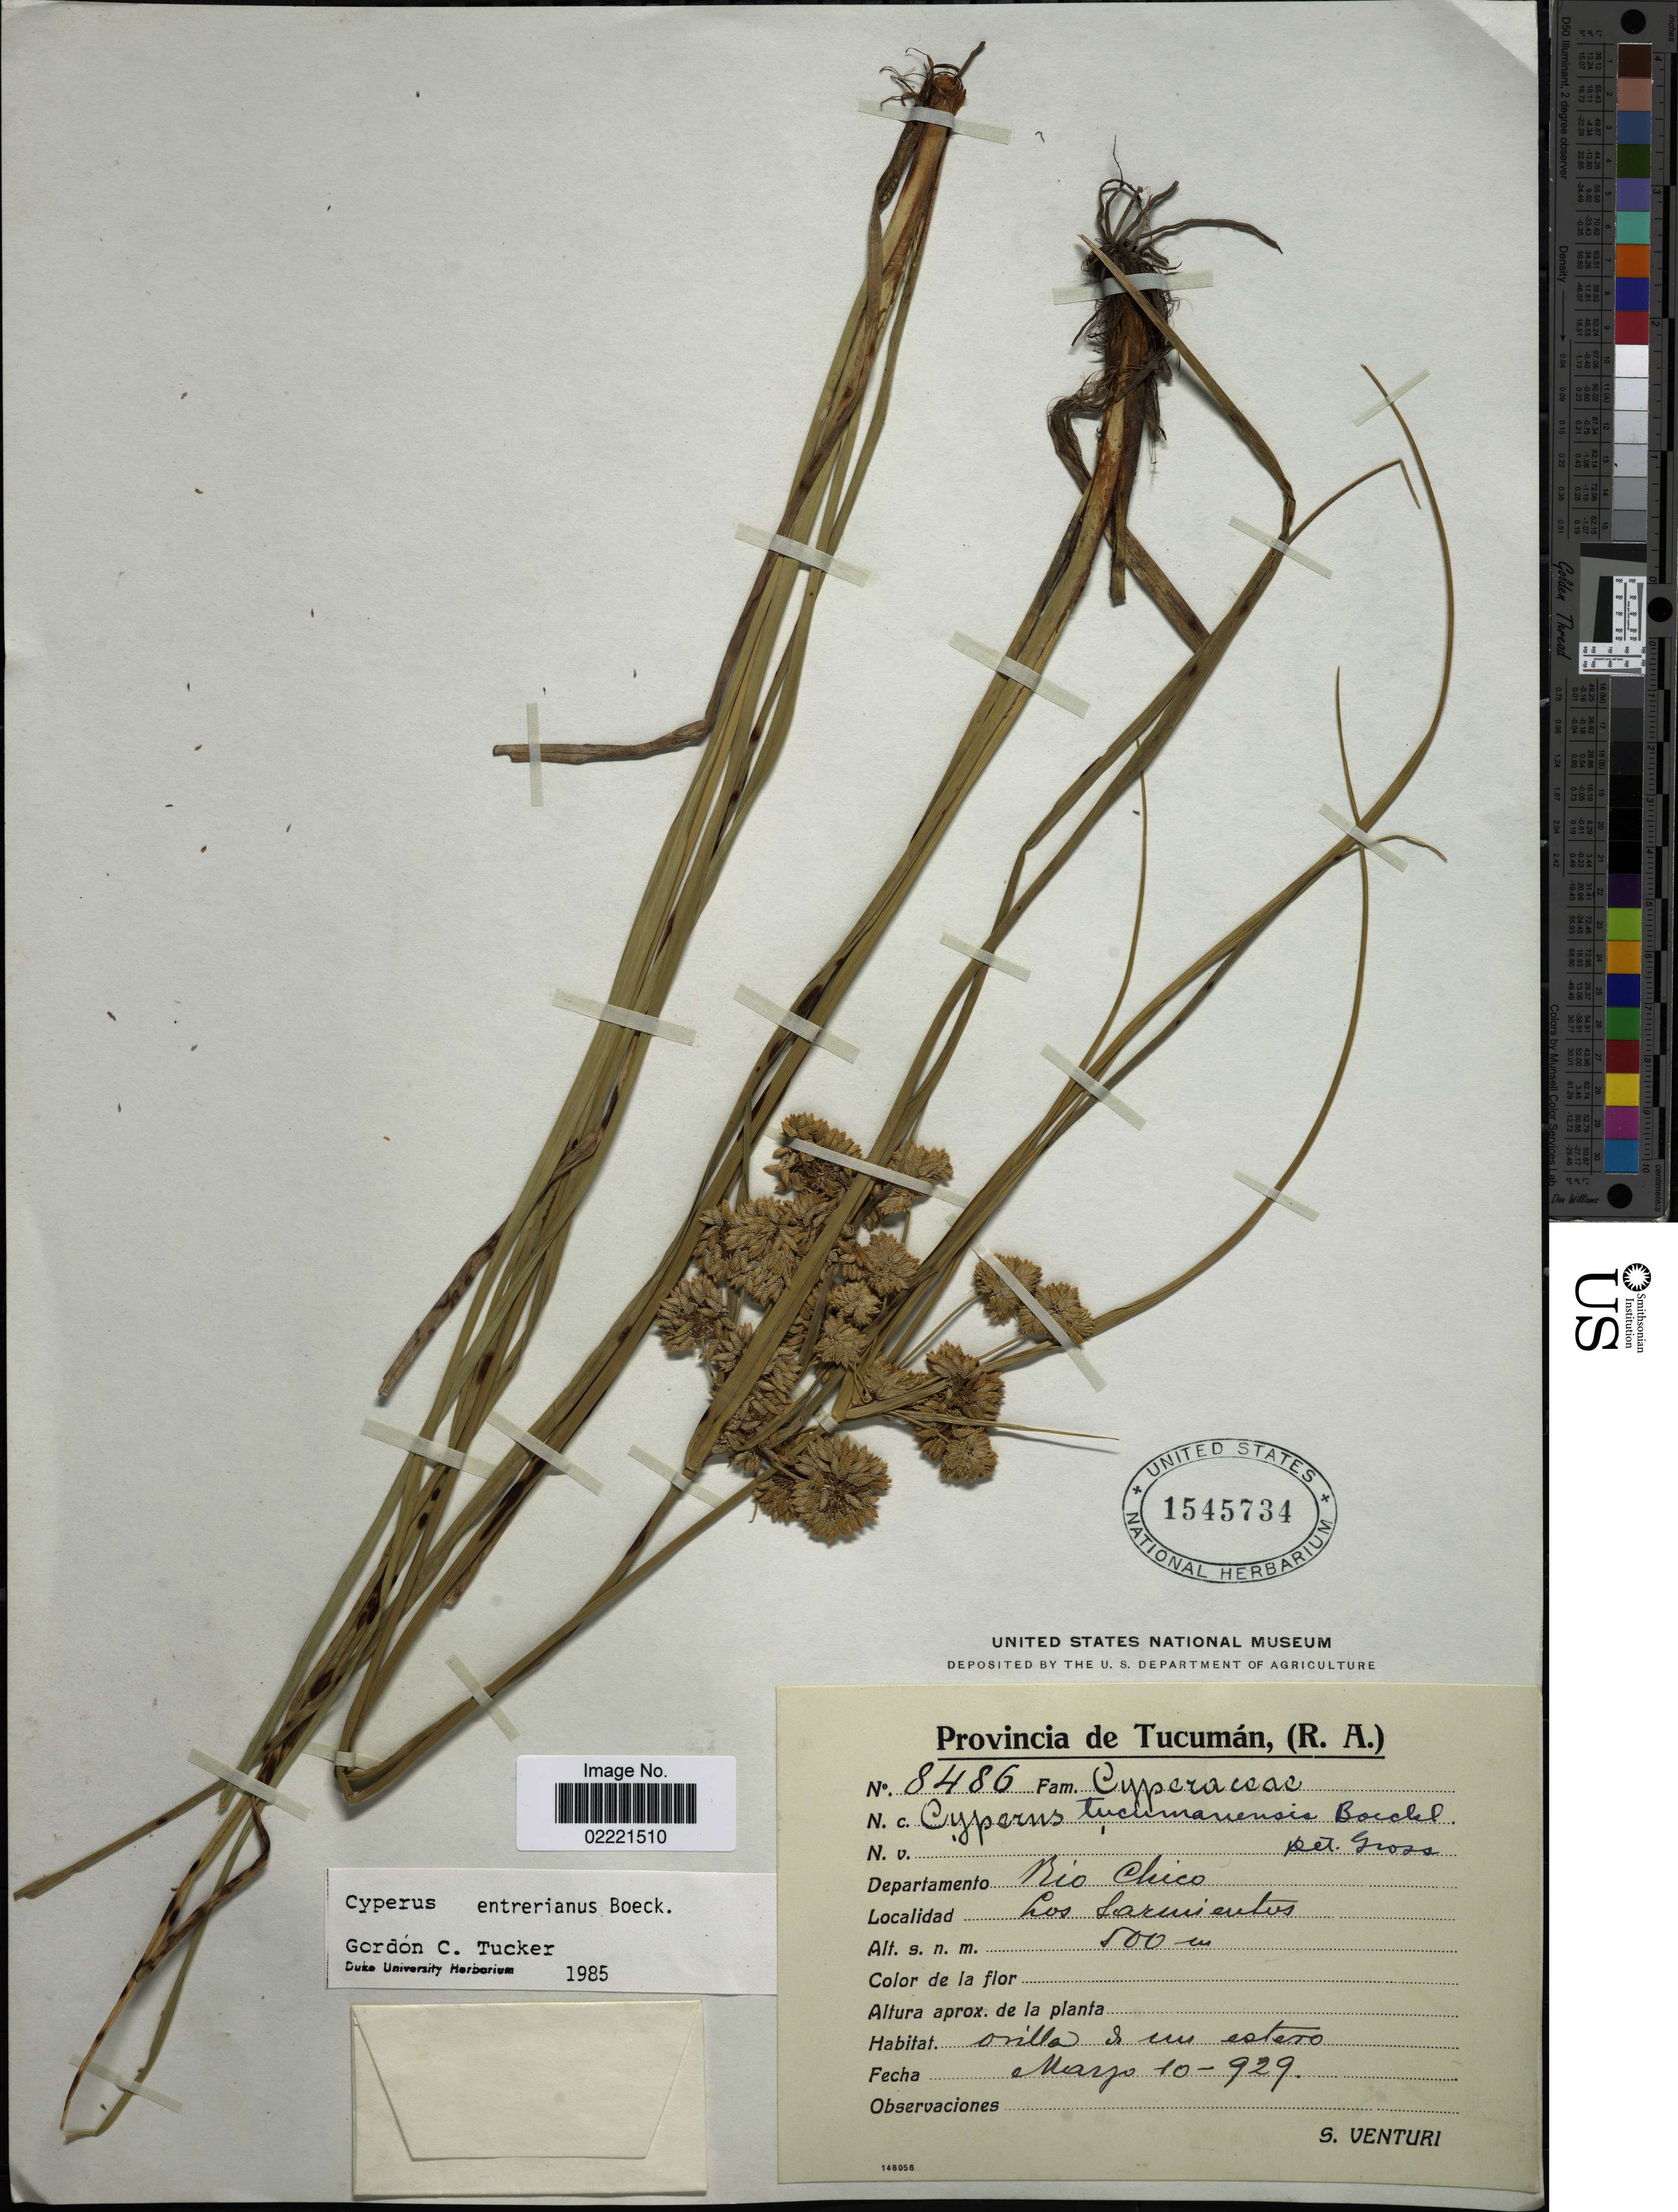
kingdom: Plantae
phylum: Tracheophyta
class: Liliopsida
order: Poales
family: Cyperaceae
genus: Cyperus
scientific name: Cyperus entrerianus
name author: Boeckeler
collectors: S. Venturi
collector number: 8486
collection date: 1929-05-10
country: Argentina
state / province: Tucuman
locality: (R.A.) Departamento Rio Chico, Los Sarmientos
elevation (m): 500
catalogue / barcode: US 1545734